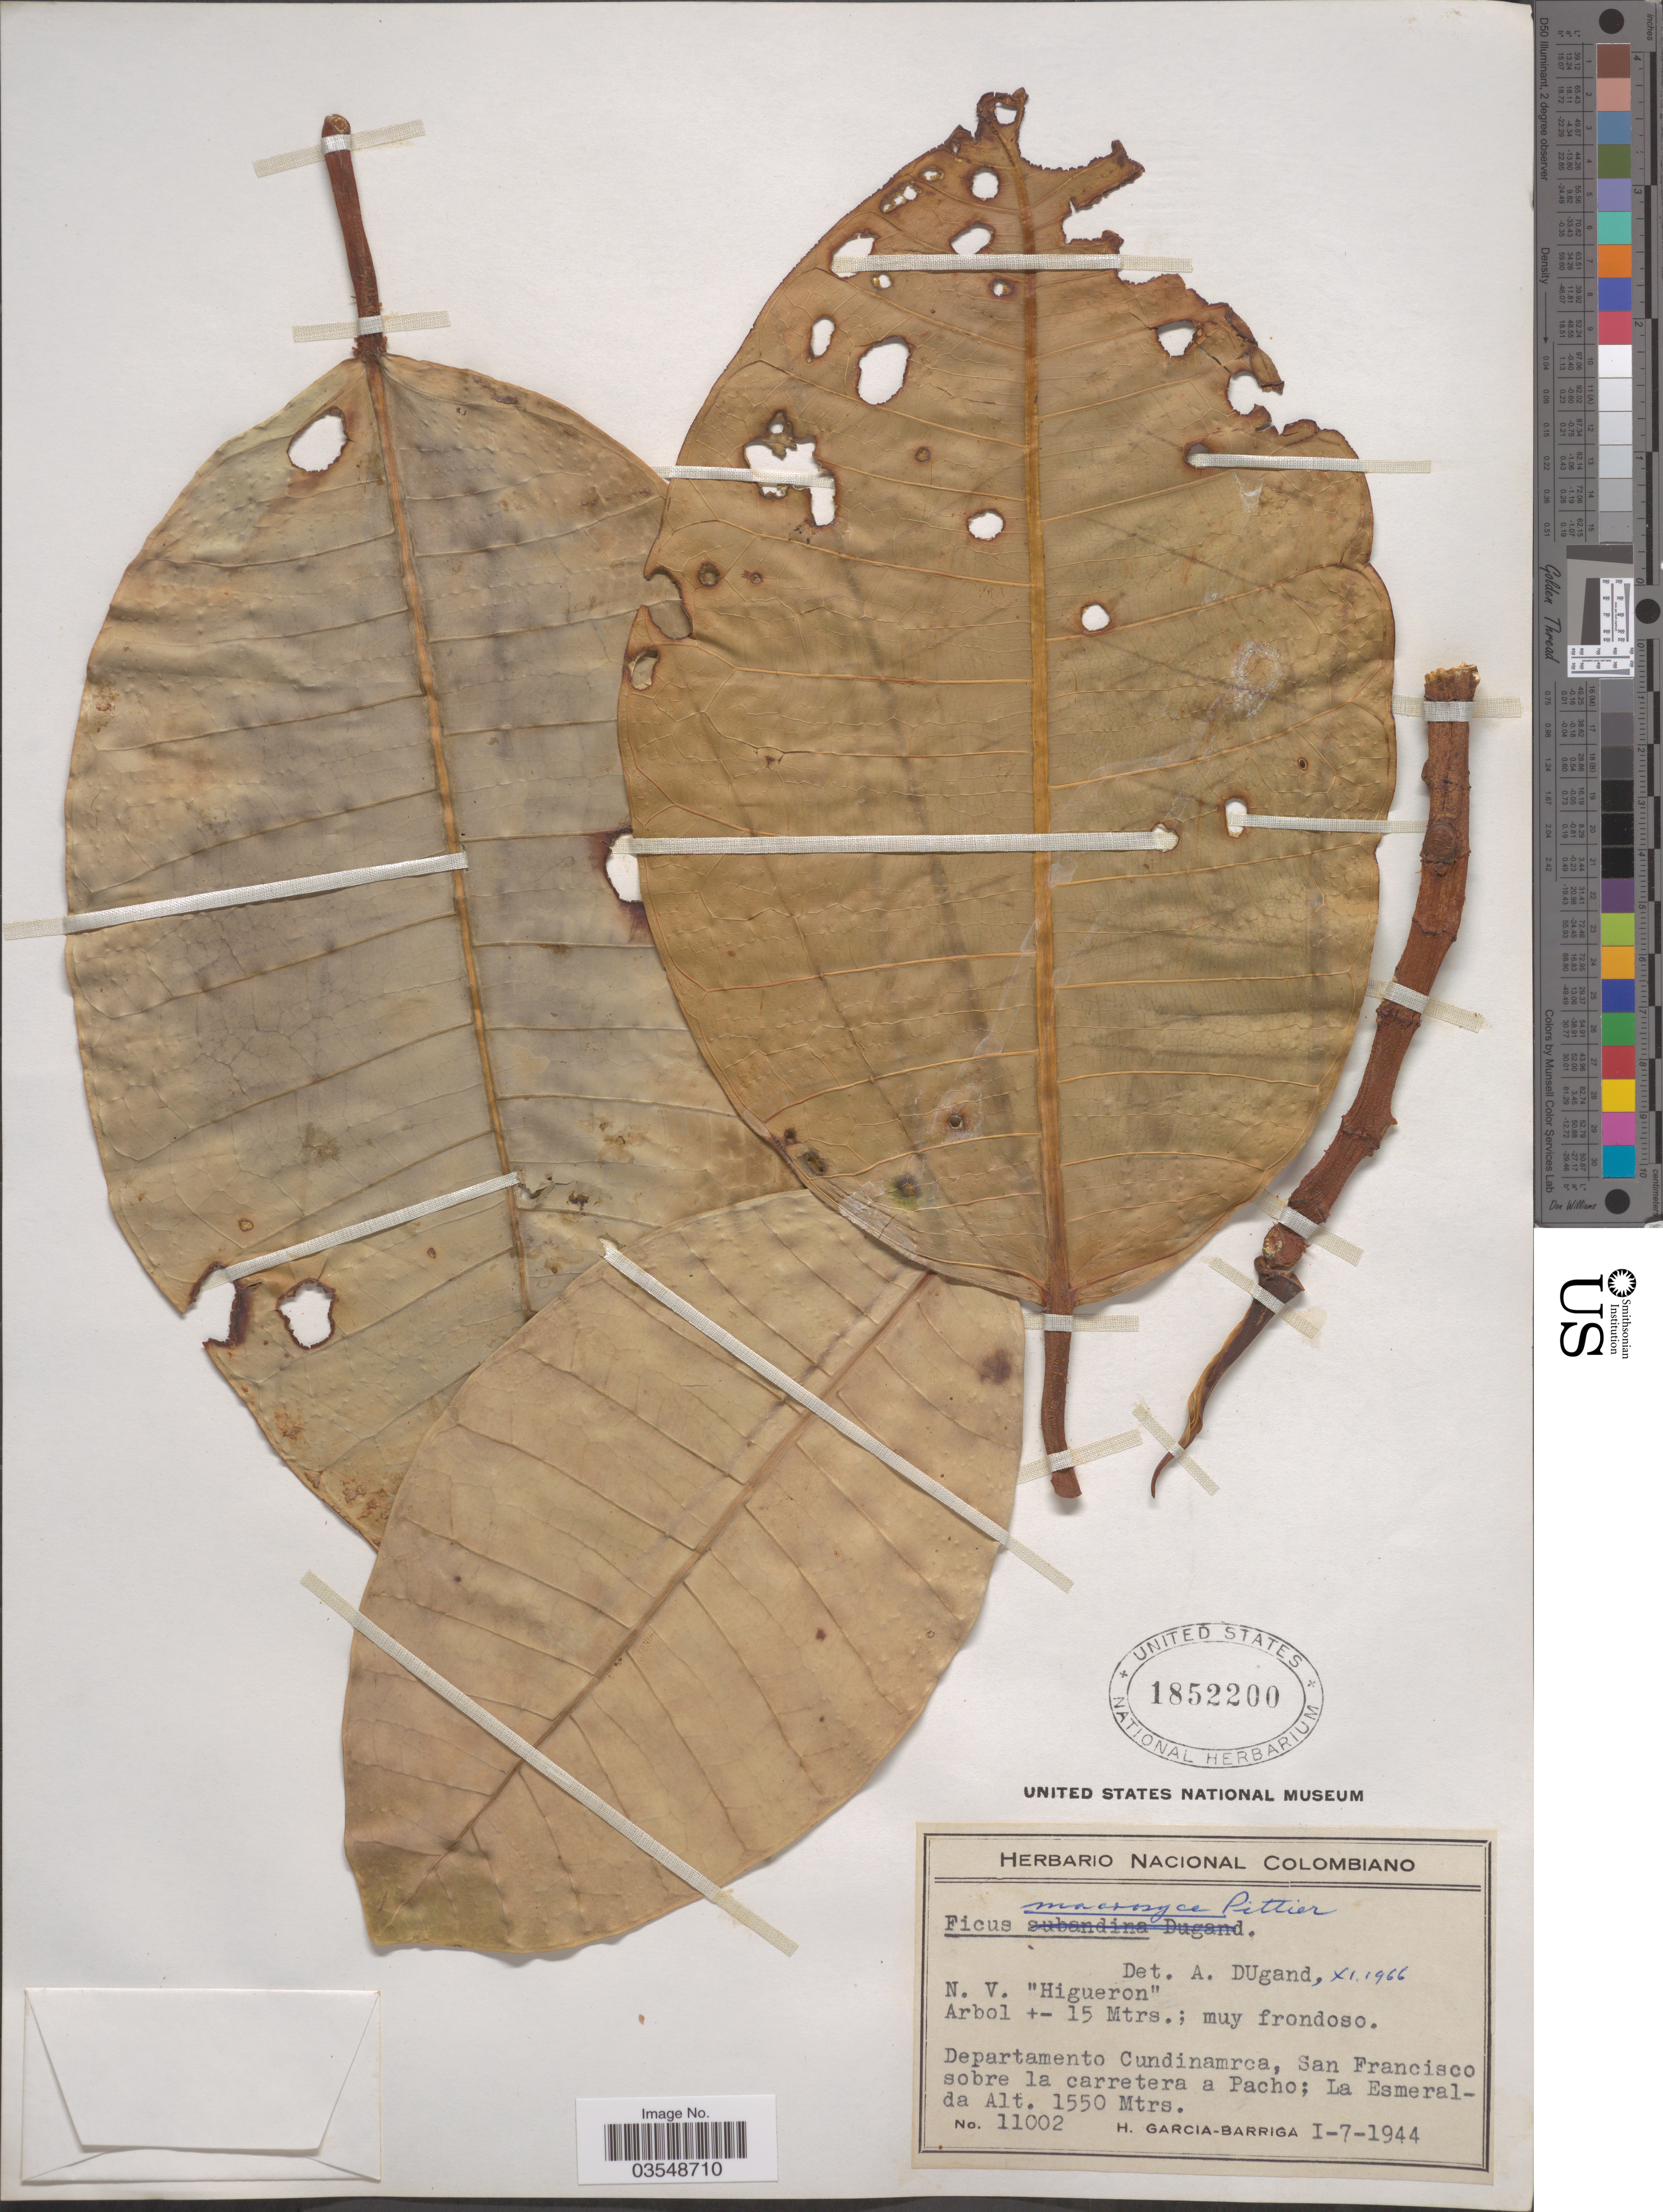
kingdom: Plantae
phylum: Tracheophyta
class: Magnoliopsida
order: Rosales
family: Moraceae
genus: Ficus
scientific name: Ficus macrosyce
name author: Pittier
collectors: H. García Barriga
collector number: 11002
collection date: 1944-01-07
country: Colombia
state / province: Cundinamarca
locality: Departamento Cundinamrca, San Francisco sobre la carretera a Pacho; La Esmeralda.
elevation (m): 1550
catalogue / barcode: US 1852200